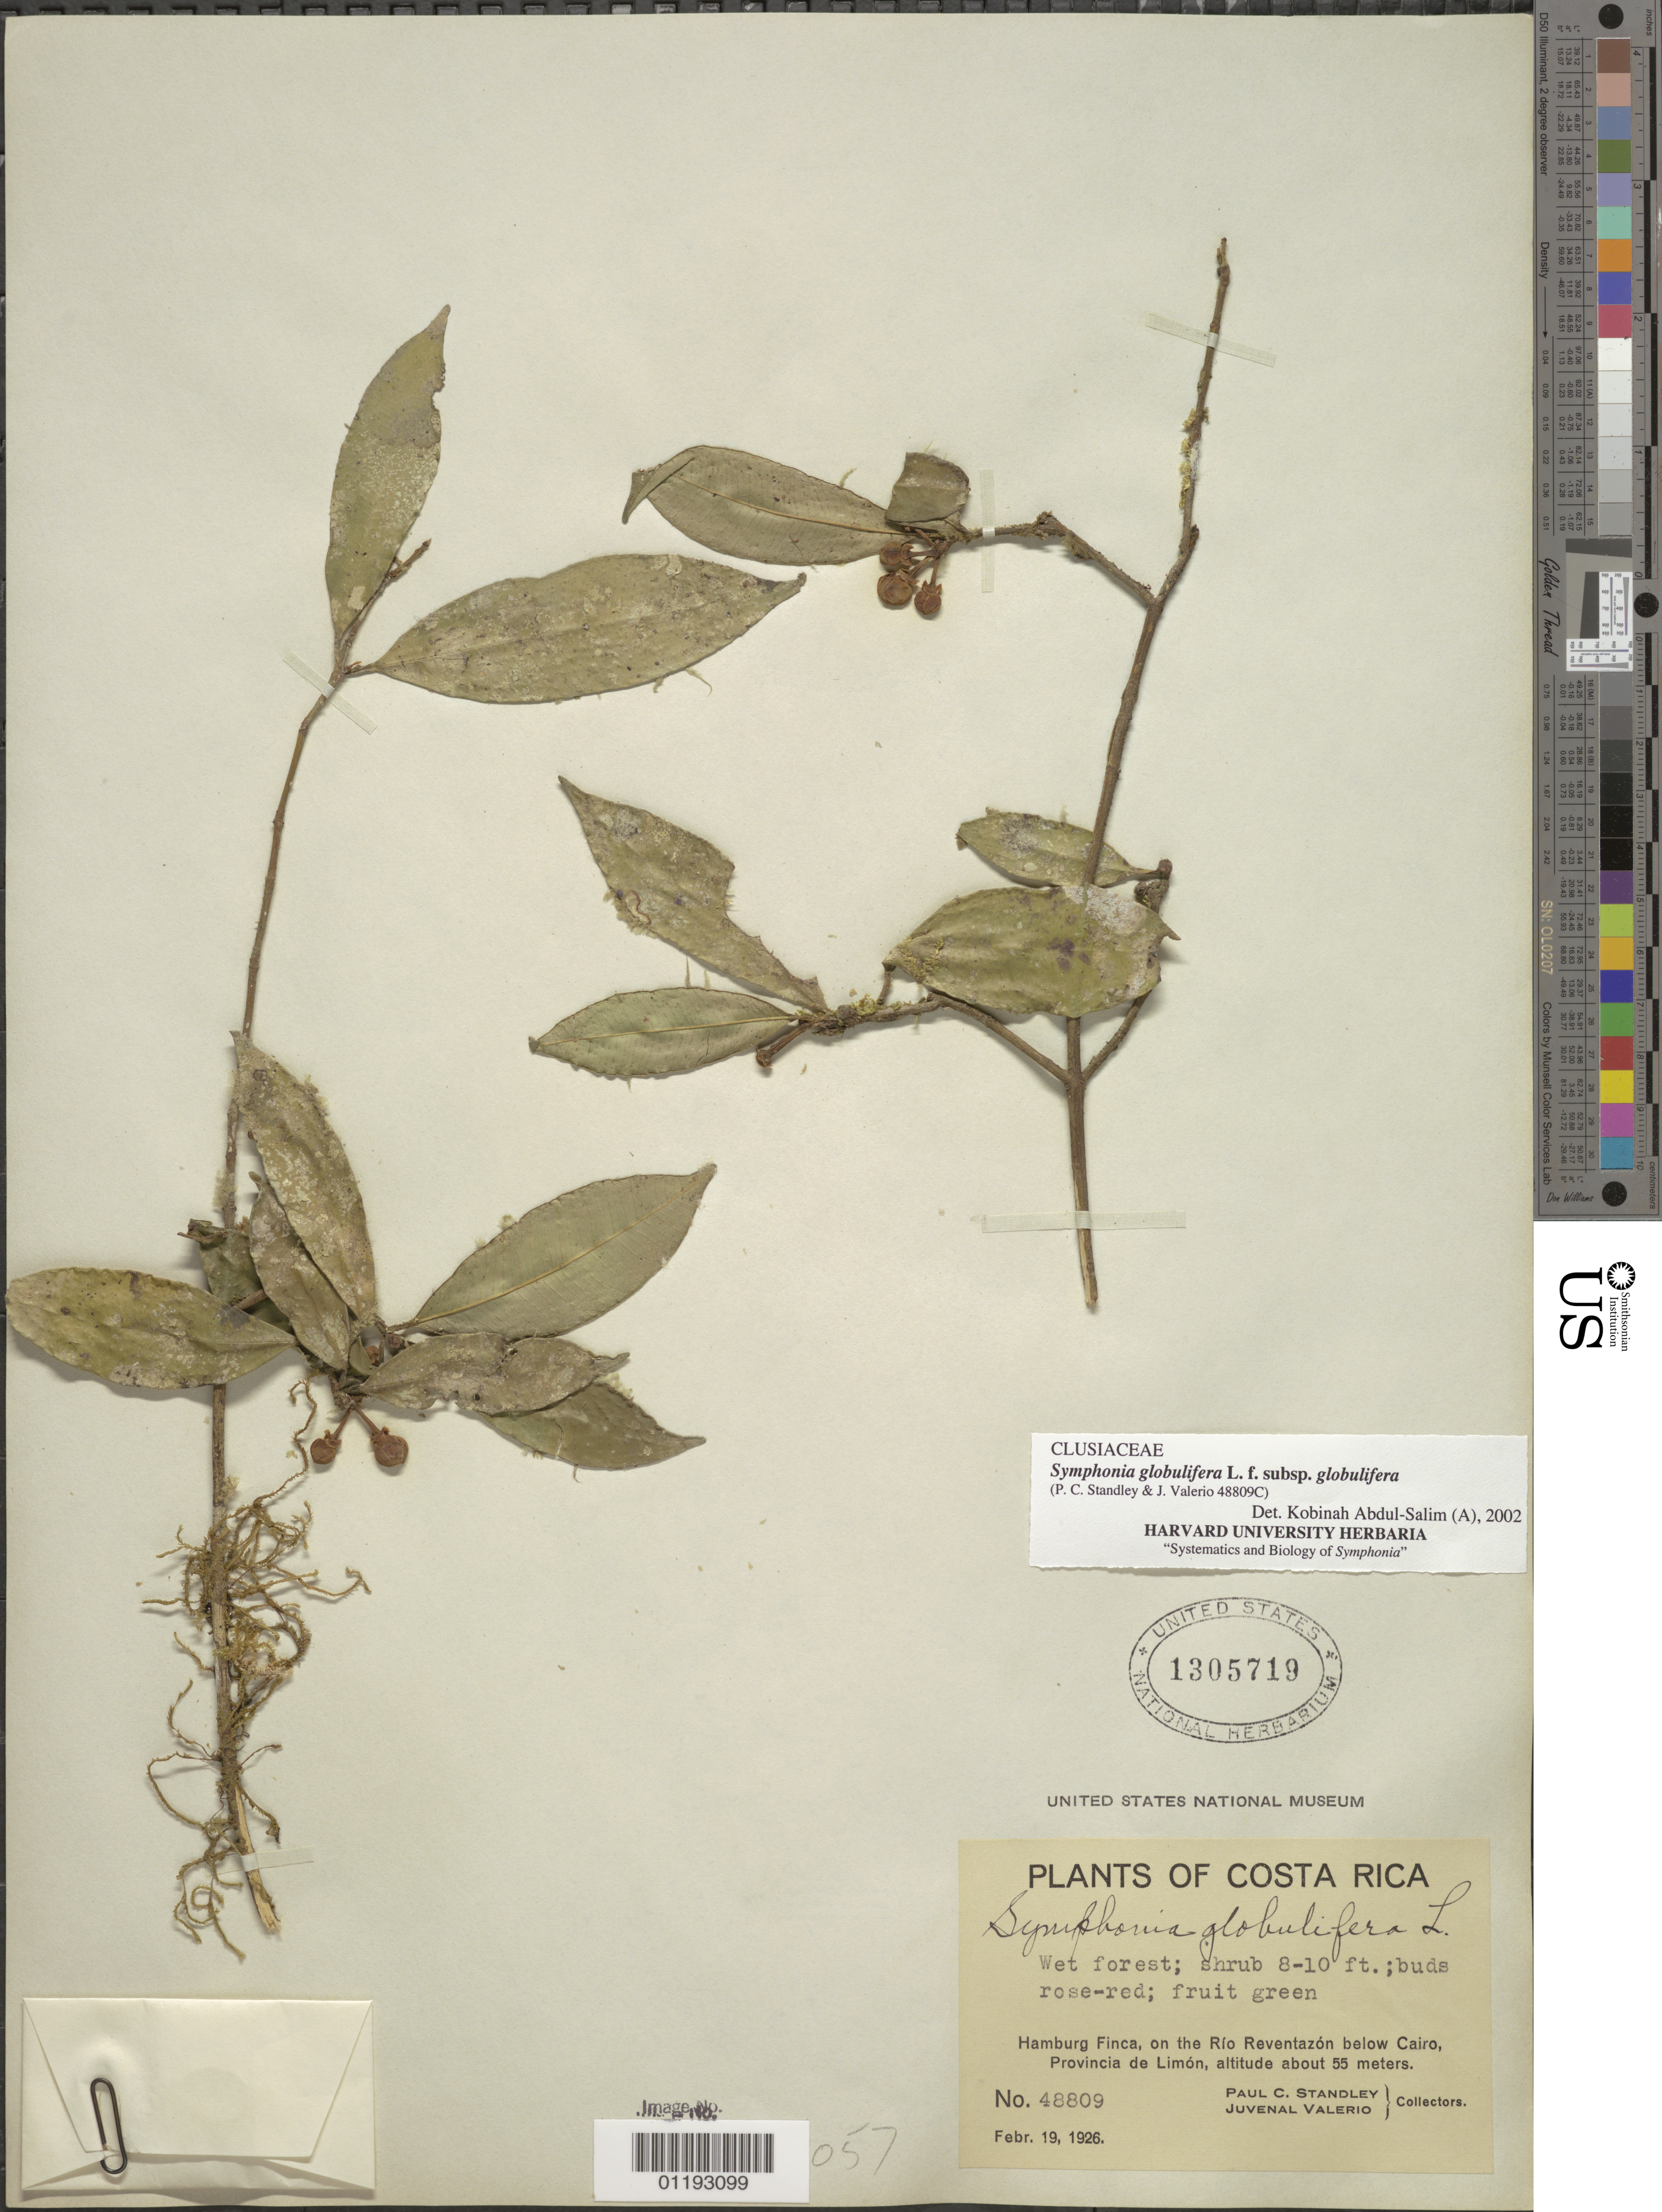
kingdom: Plantae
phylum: Tracheophyta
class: Magnoliopsida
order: Malpighiales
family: Clusiaceae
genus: Symphonia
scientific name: Symphonia globulifera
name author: L. f.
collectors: P. C. Standley & J. Valerio R.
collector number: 48809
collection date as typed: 19 Feb 1926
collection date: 1926-02-19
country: Costa Rica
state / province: Limón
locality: Hamburg Finca, on Rio Reventazon below Cairo.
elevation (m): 55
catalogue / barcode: US 1305719